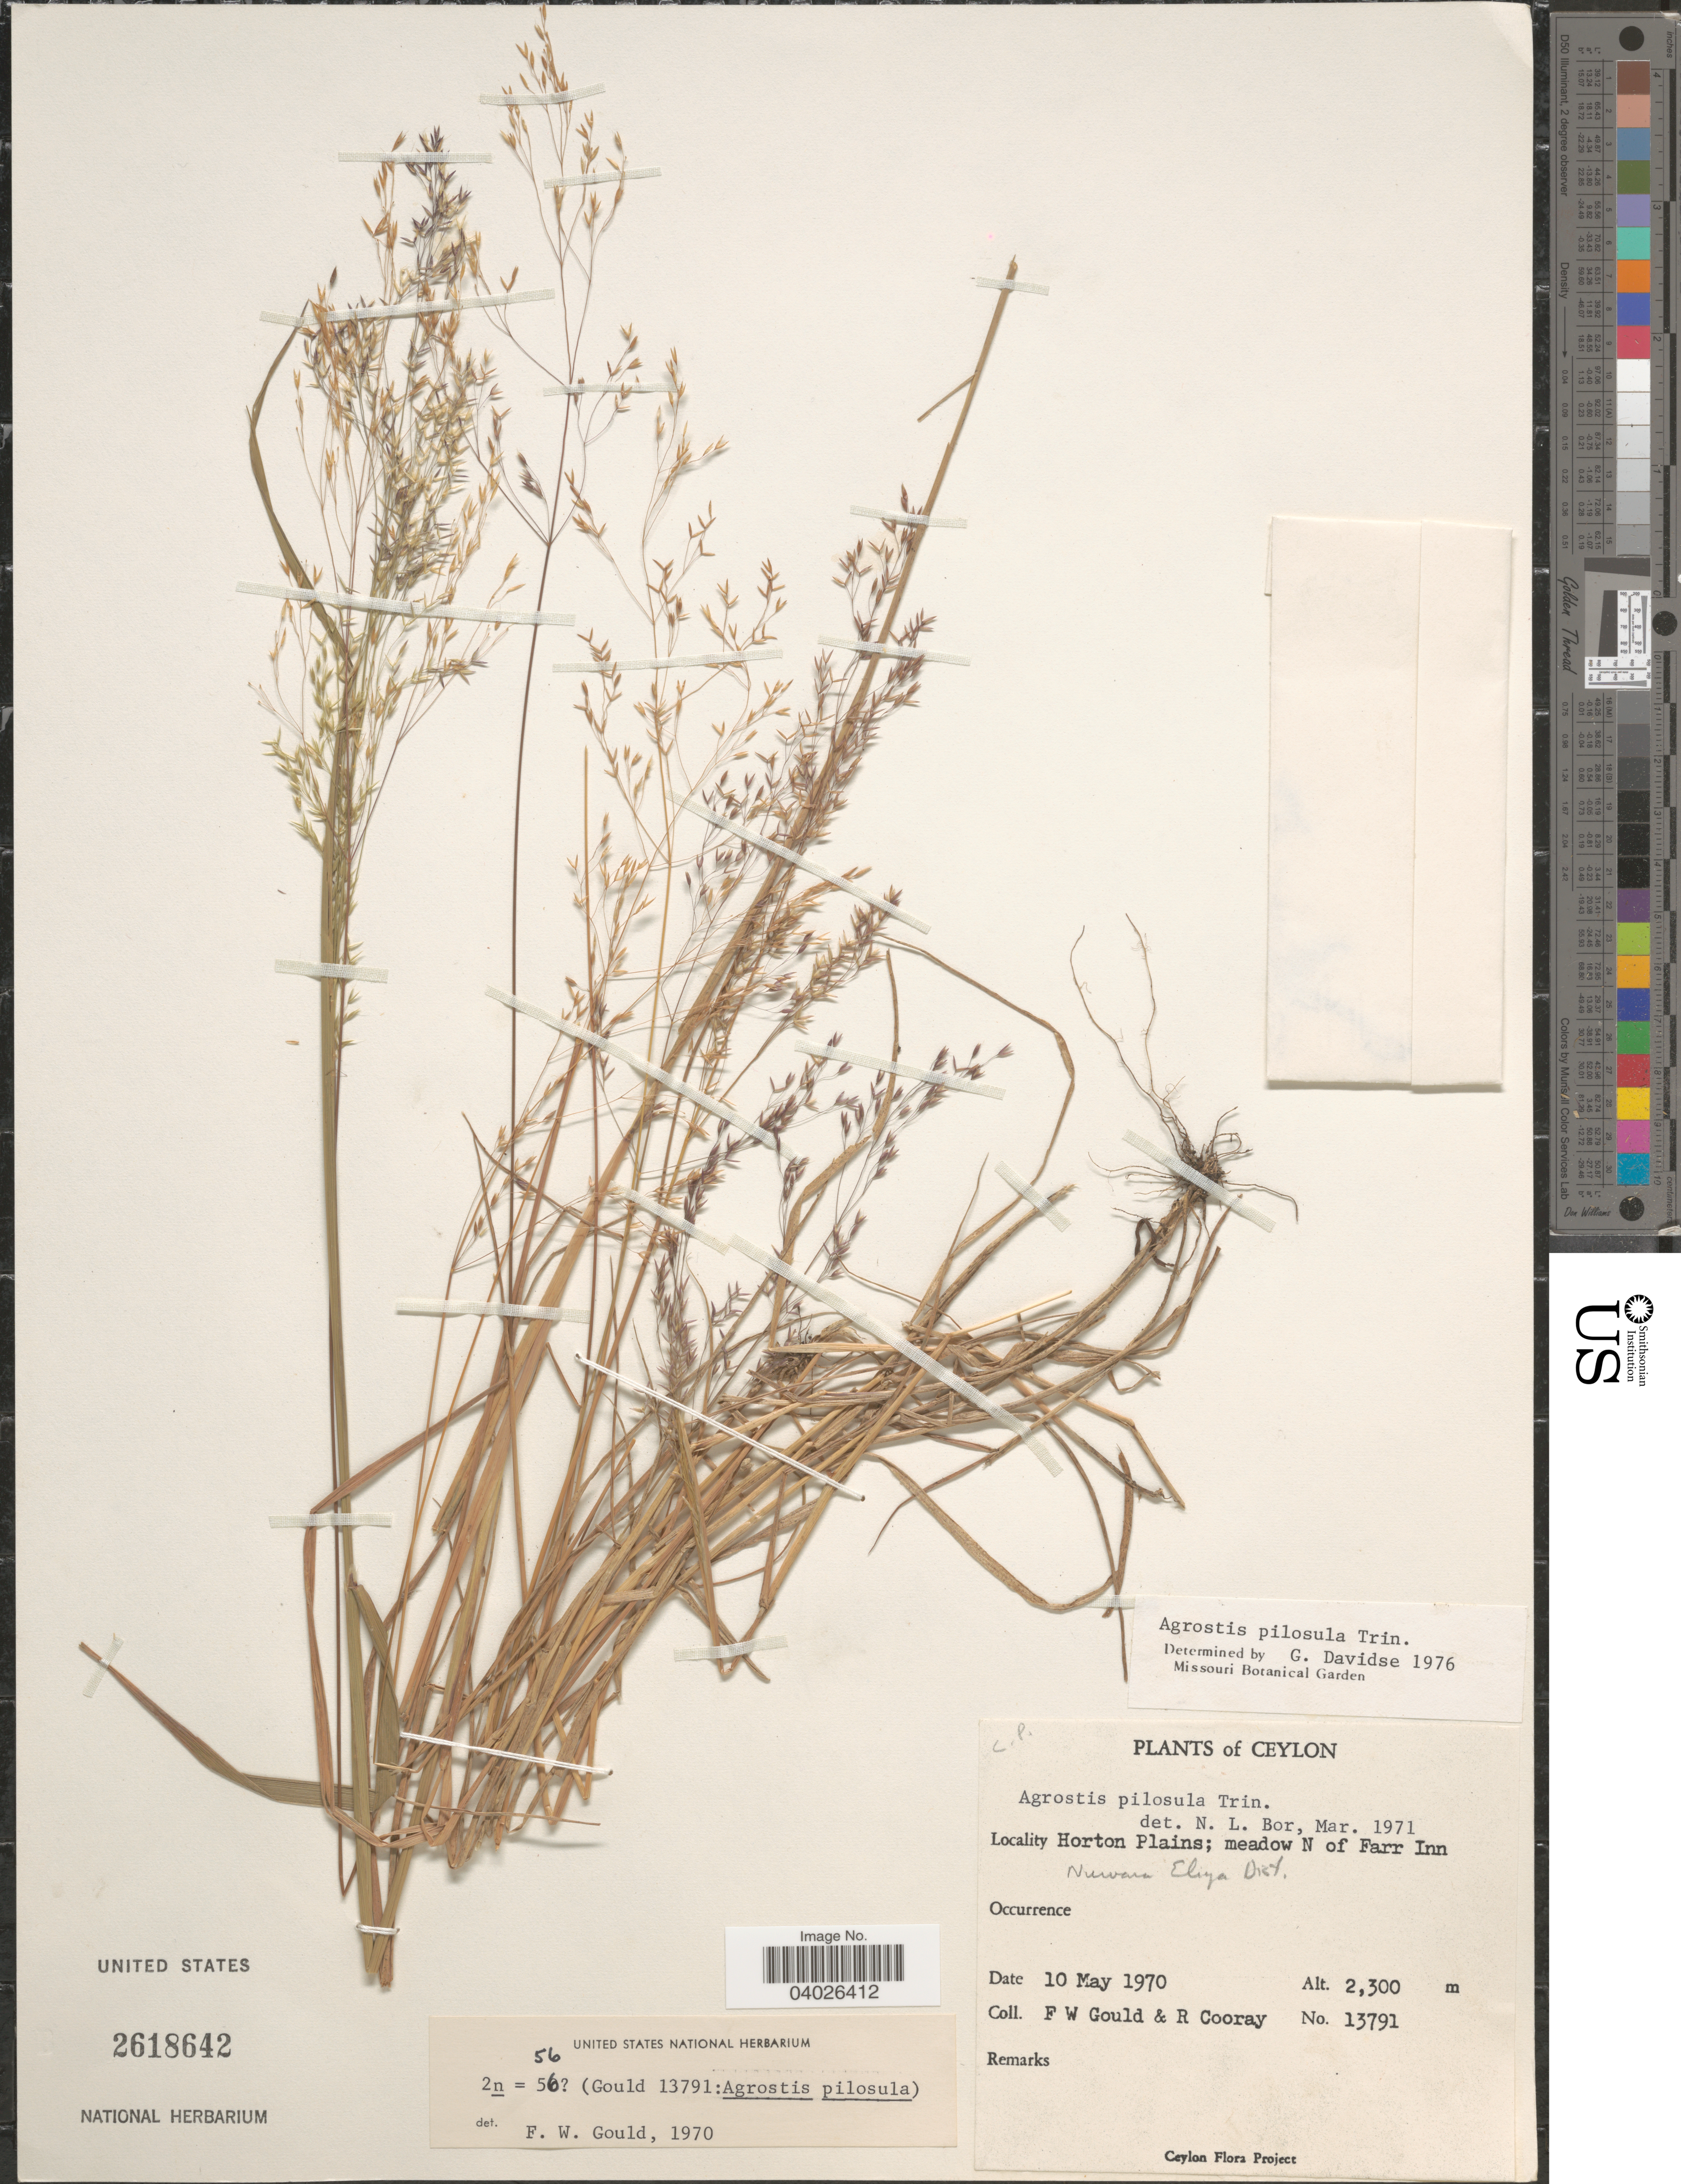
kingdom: Plantae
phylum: Tracheophyta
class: Liliopsida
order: Poales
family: Poaceae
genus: Agrostis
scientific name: Agrostis pilosula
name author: Trin.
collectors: F. W. Gould & R. Cooray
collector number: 13791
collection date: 1970-05-10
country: Sri Lanka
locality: Ceylon. Horton Plains; meadow N of Farr Inn. Nuwara Eliya Dist.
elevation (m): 2300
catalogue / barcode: US 2618642